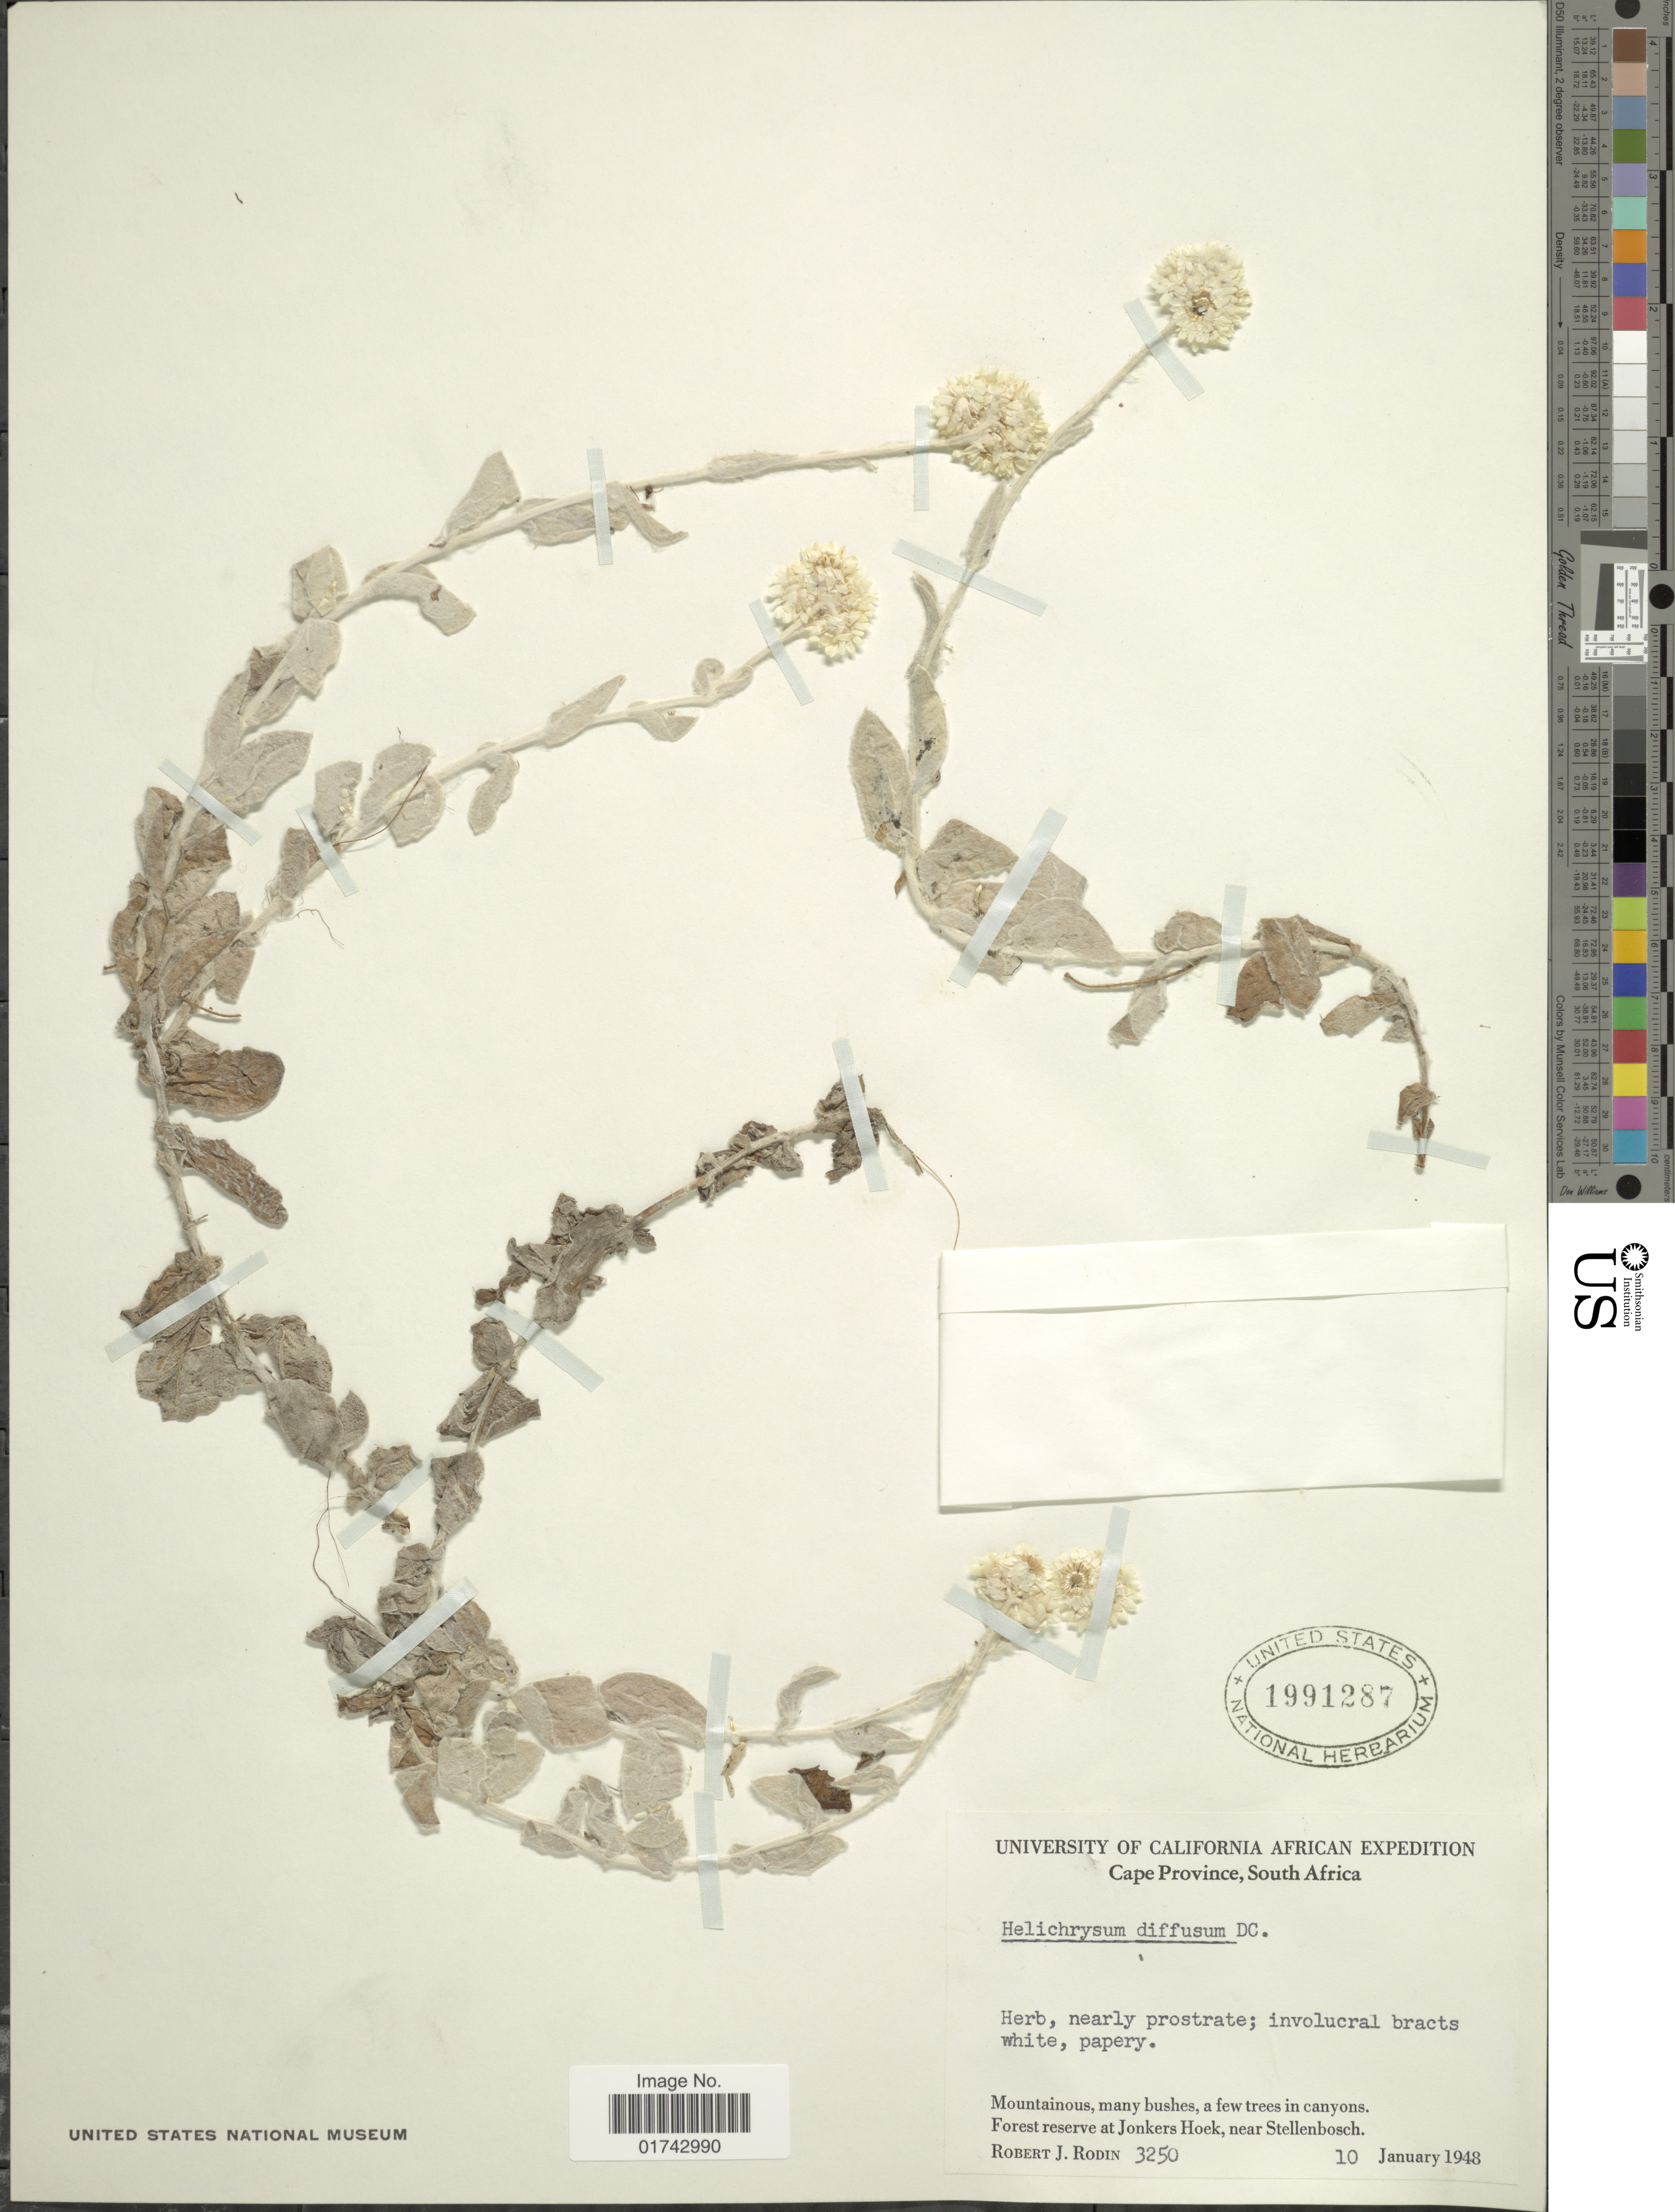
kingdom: Plantae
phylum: Tracheophyta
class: Magnoliopsida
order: Asterales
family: Asteraceae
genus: Helichrysum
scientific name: Helichrysum diffusum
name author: DC.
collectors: R. J. Rodin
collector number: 3250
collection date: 1948-01-10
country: South Africa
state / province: Western Cape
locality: Cape Province, South Africa, Mountainous, many bushes, a few trees in canyons, Forest reserve at Jonkers Hoek, near Stellenbosch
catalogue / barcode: US 1991287